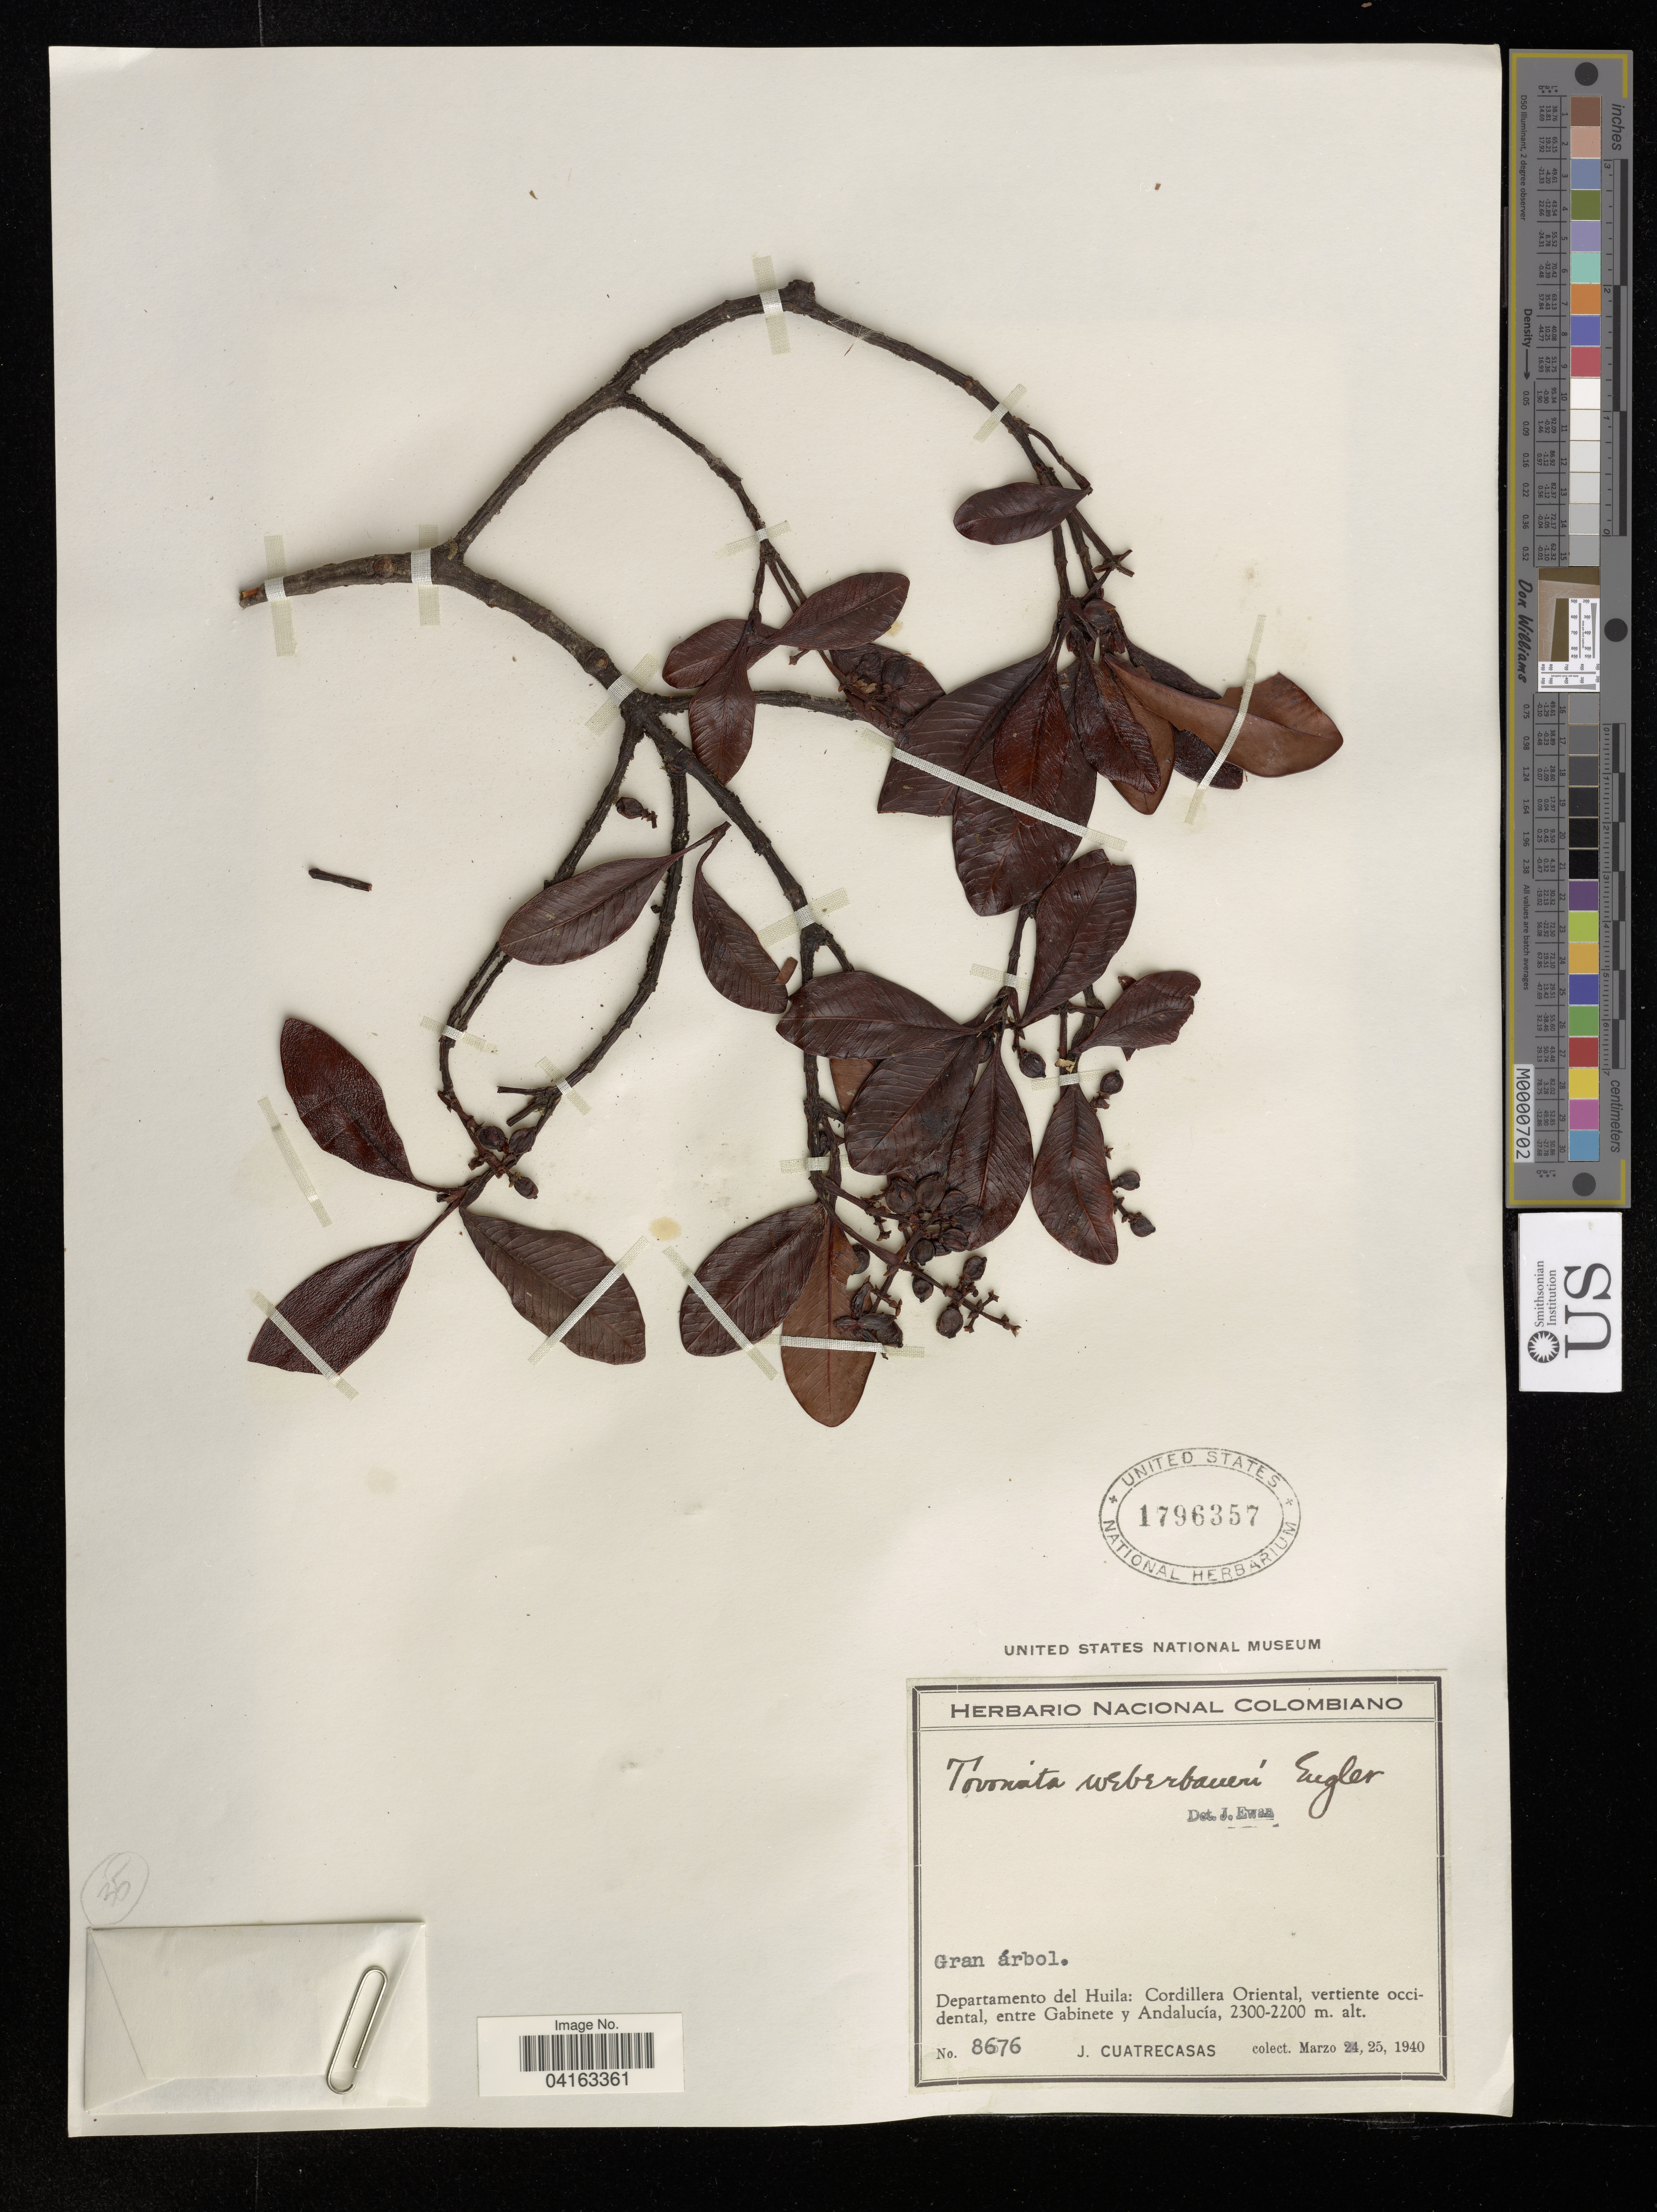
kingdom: Plantae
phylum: Tracheophyta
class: Magnoliopsida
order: Malpighiales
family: Clusiaceae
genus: Tovomita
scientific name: Tovomita weberbaueri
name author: Engl.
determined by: Ewan, J.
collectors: J. Cuatrecasas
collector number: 8676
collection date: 1940-03-24/1940-03-25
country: Colombia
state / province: Huila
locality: Cordillera Oriental, vertiente occidental, entre Gabinete y Andalucía.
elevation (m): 2200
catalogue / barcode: US 1796357